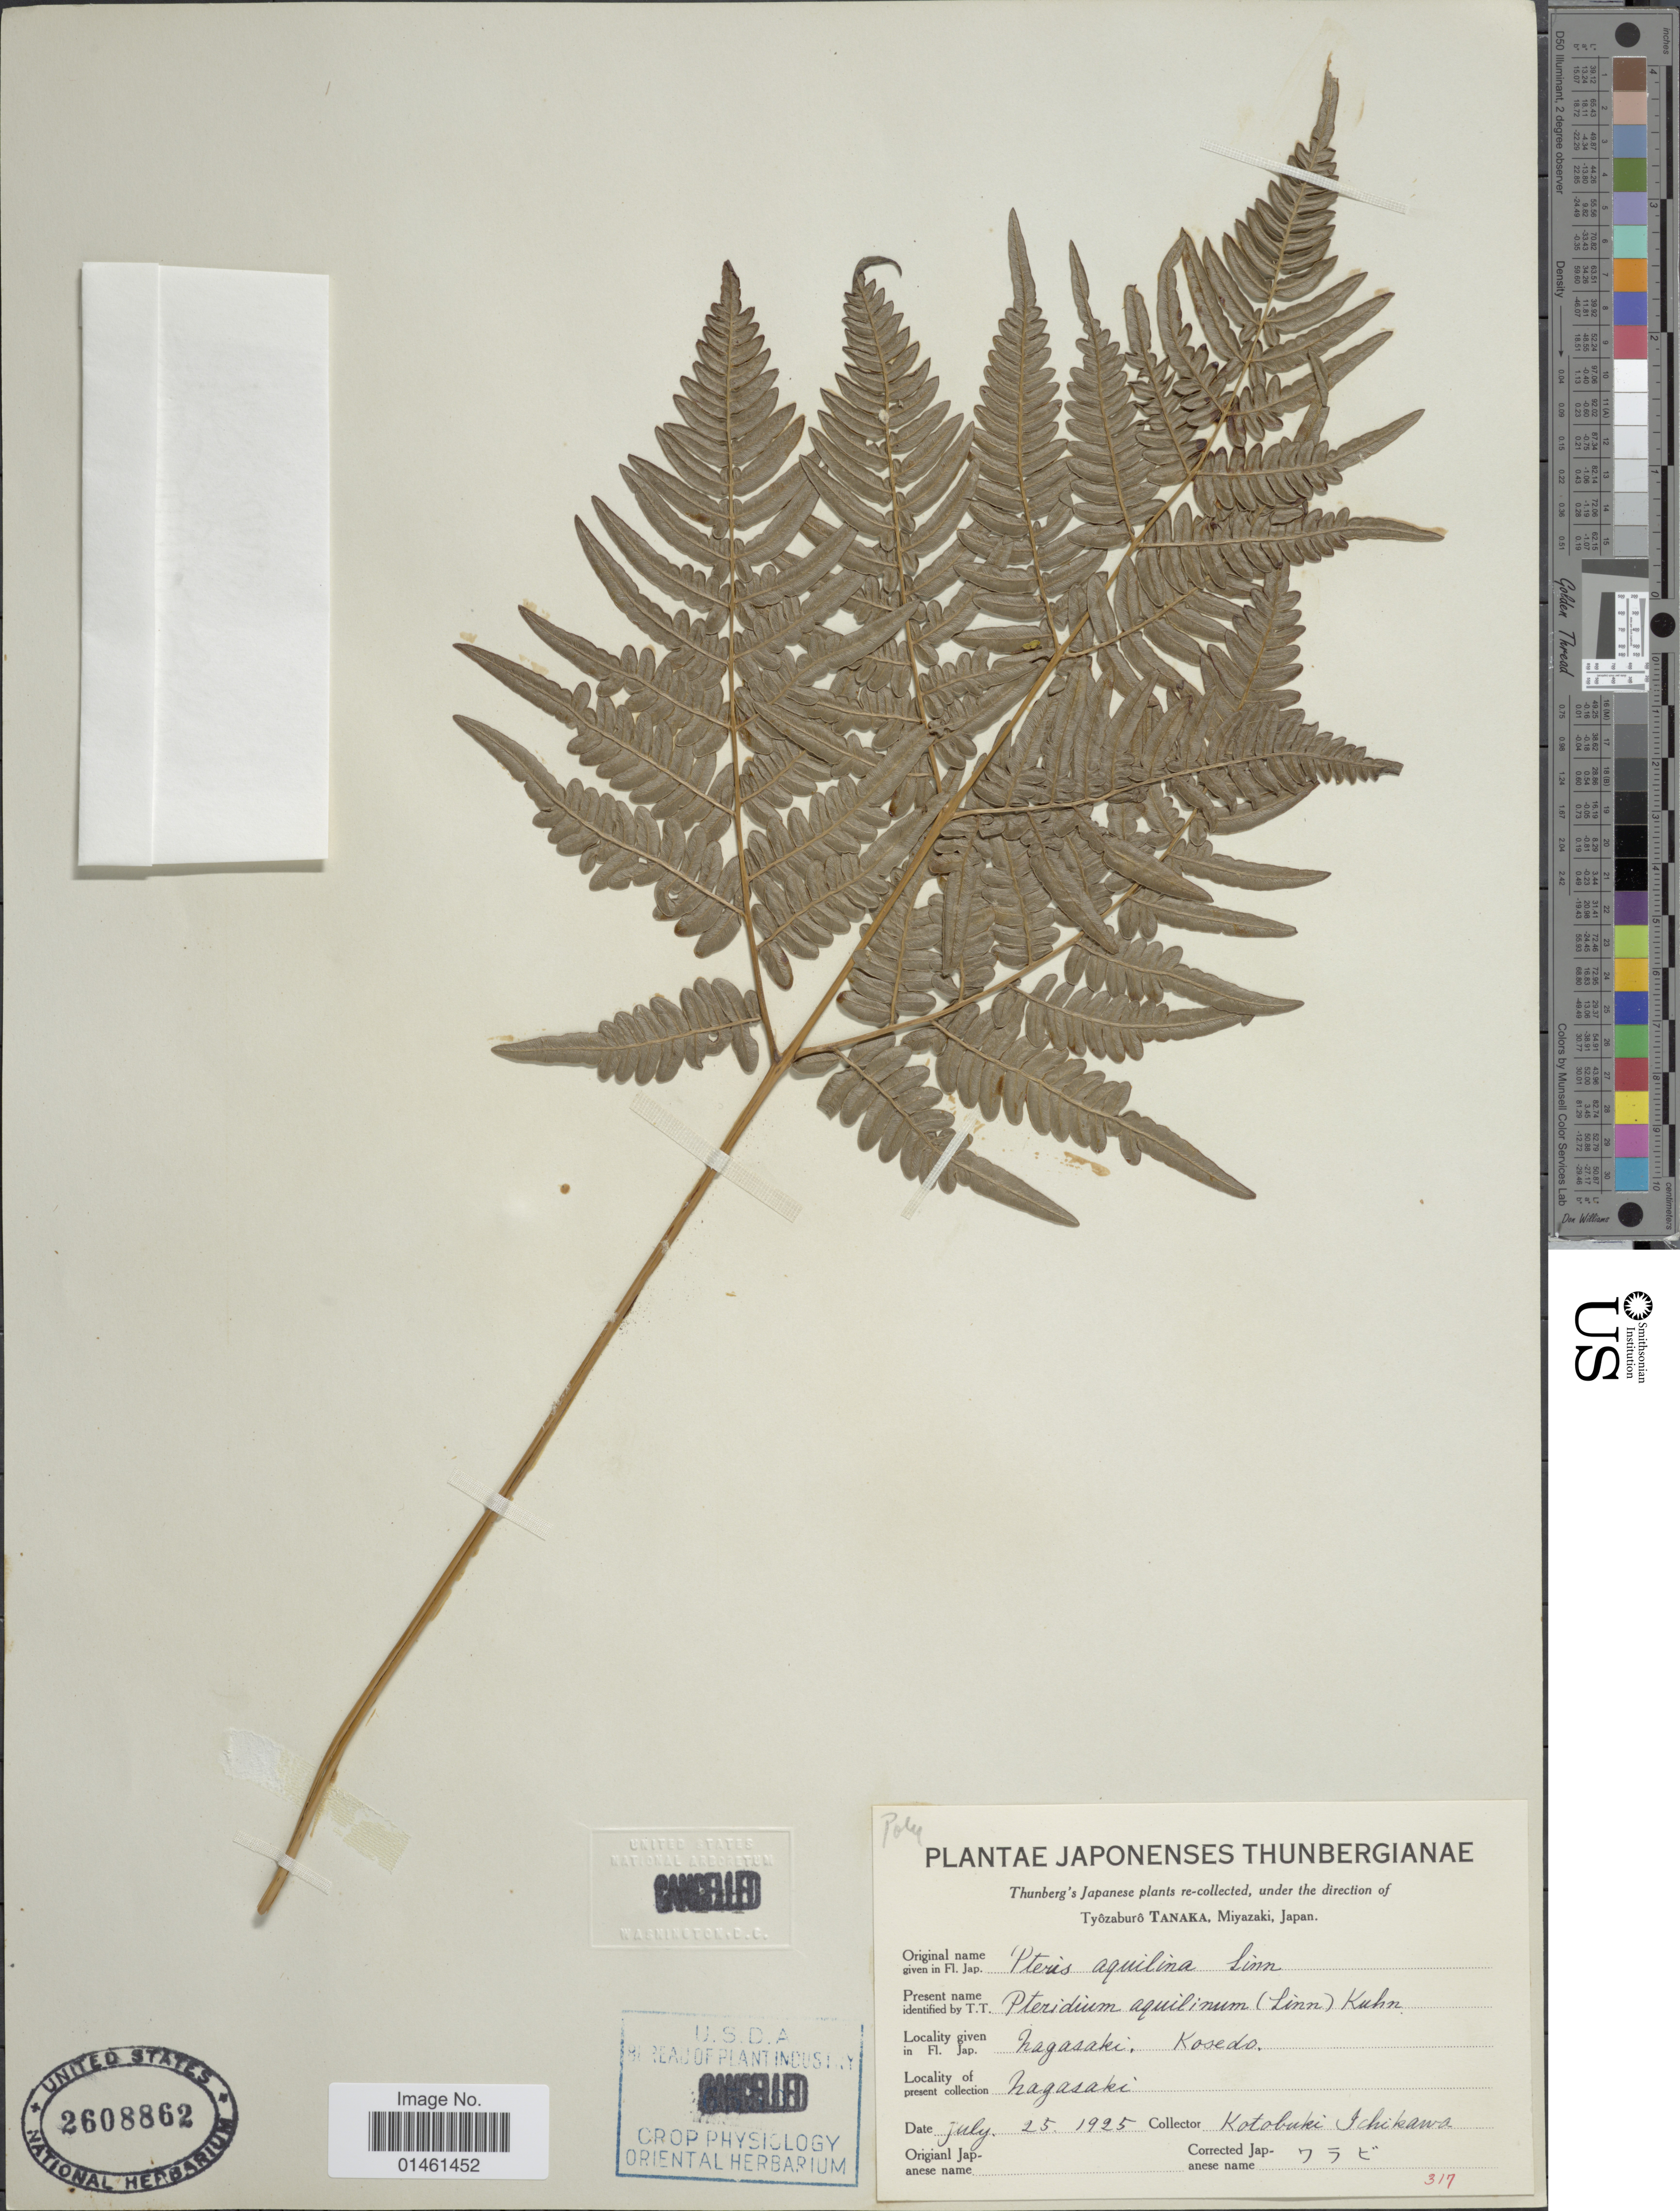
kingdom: Plantae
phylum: Tracheophyta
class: Polypodiopsida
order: Polypodiales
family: Dennstaedtiaceae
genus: Pteridium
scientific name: Pteridium aquilinum var. latiusculum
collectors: K. Ichikawa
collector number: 317?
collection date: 1925-07-25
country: Japan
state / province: Nagasaki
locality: Nagasaki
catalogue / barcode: US 2608862